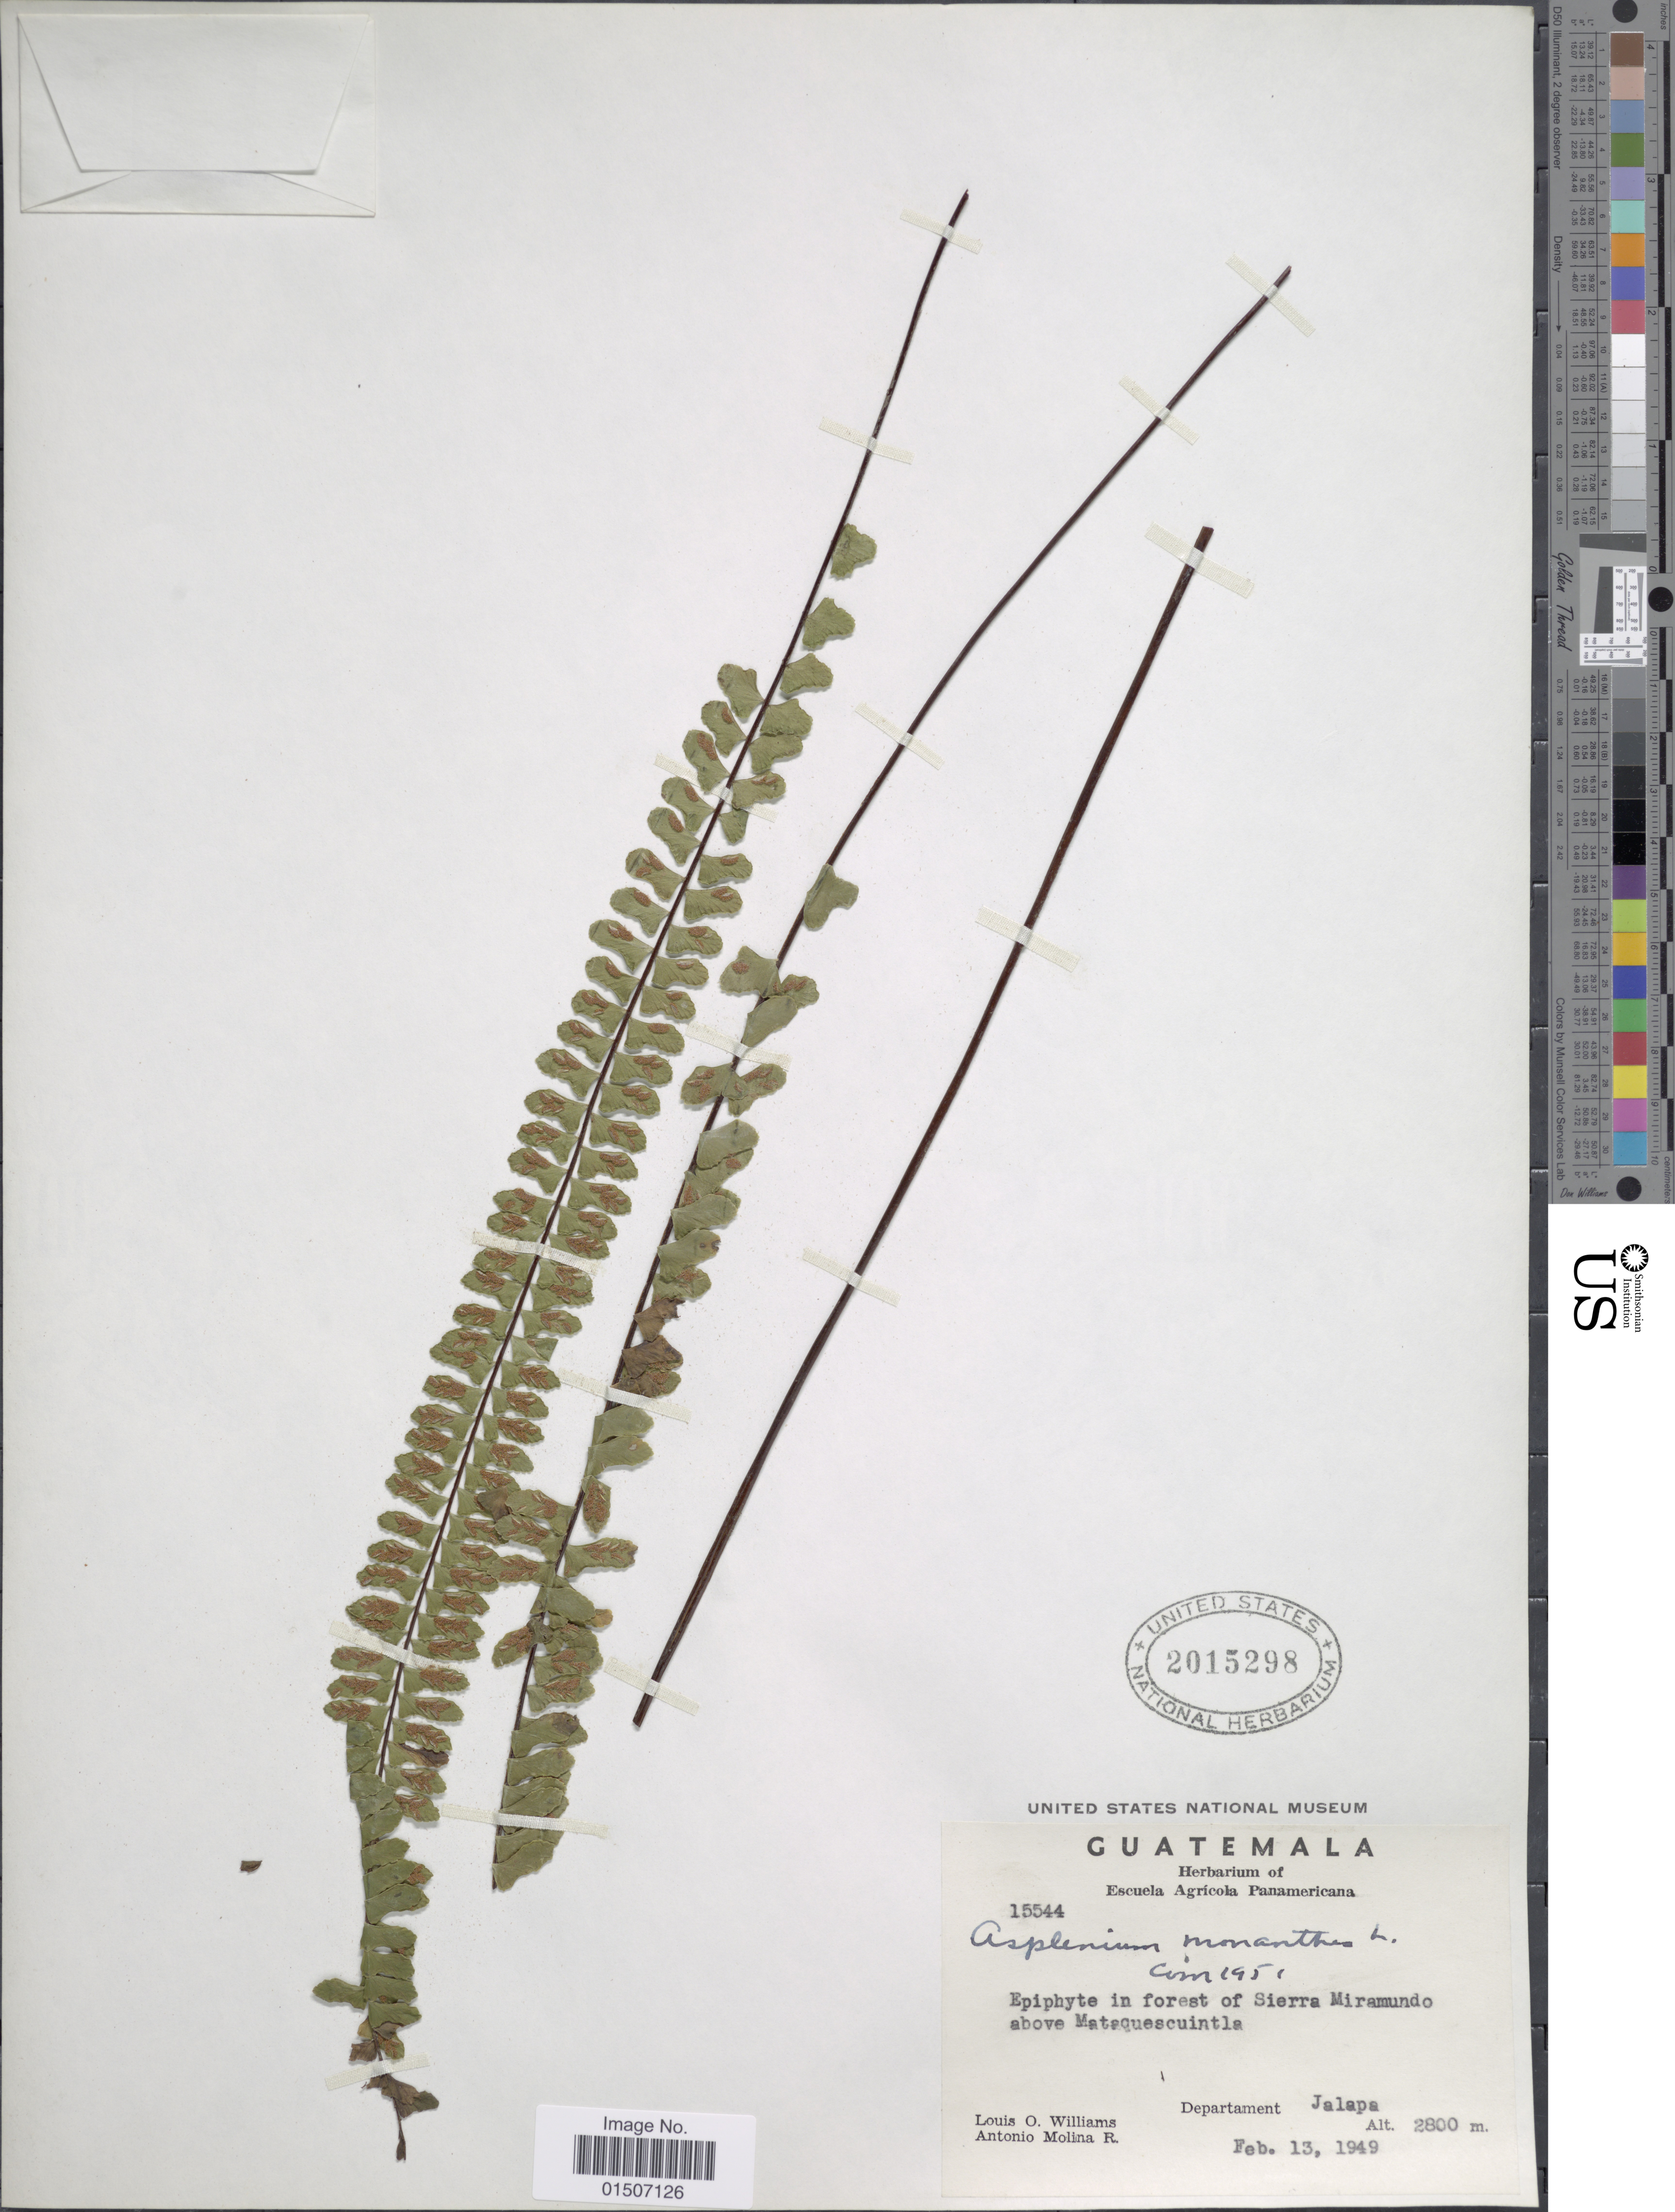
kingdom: Plantae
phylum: Tracheophyta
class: Polypodiopsida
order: Polypodiales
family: Aspleniaceae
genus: Asplenium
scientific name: Asplenium monanthes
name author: L.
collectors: L. O. Williams & A. Molina R.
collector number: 15544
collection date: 1949-02-13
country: Guatemala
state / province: Jalapa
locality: Epiphyte in forest of Sierra Miramundo above Mataquescuintla, Department Jalapa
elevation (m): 2800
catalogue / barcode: US 2015298